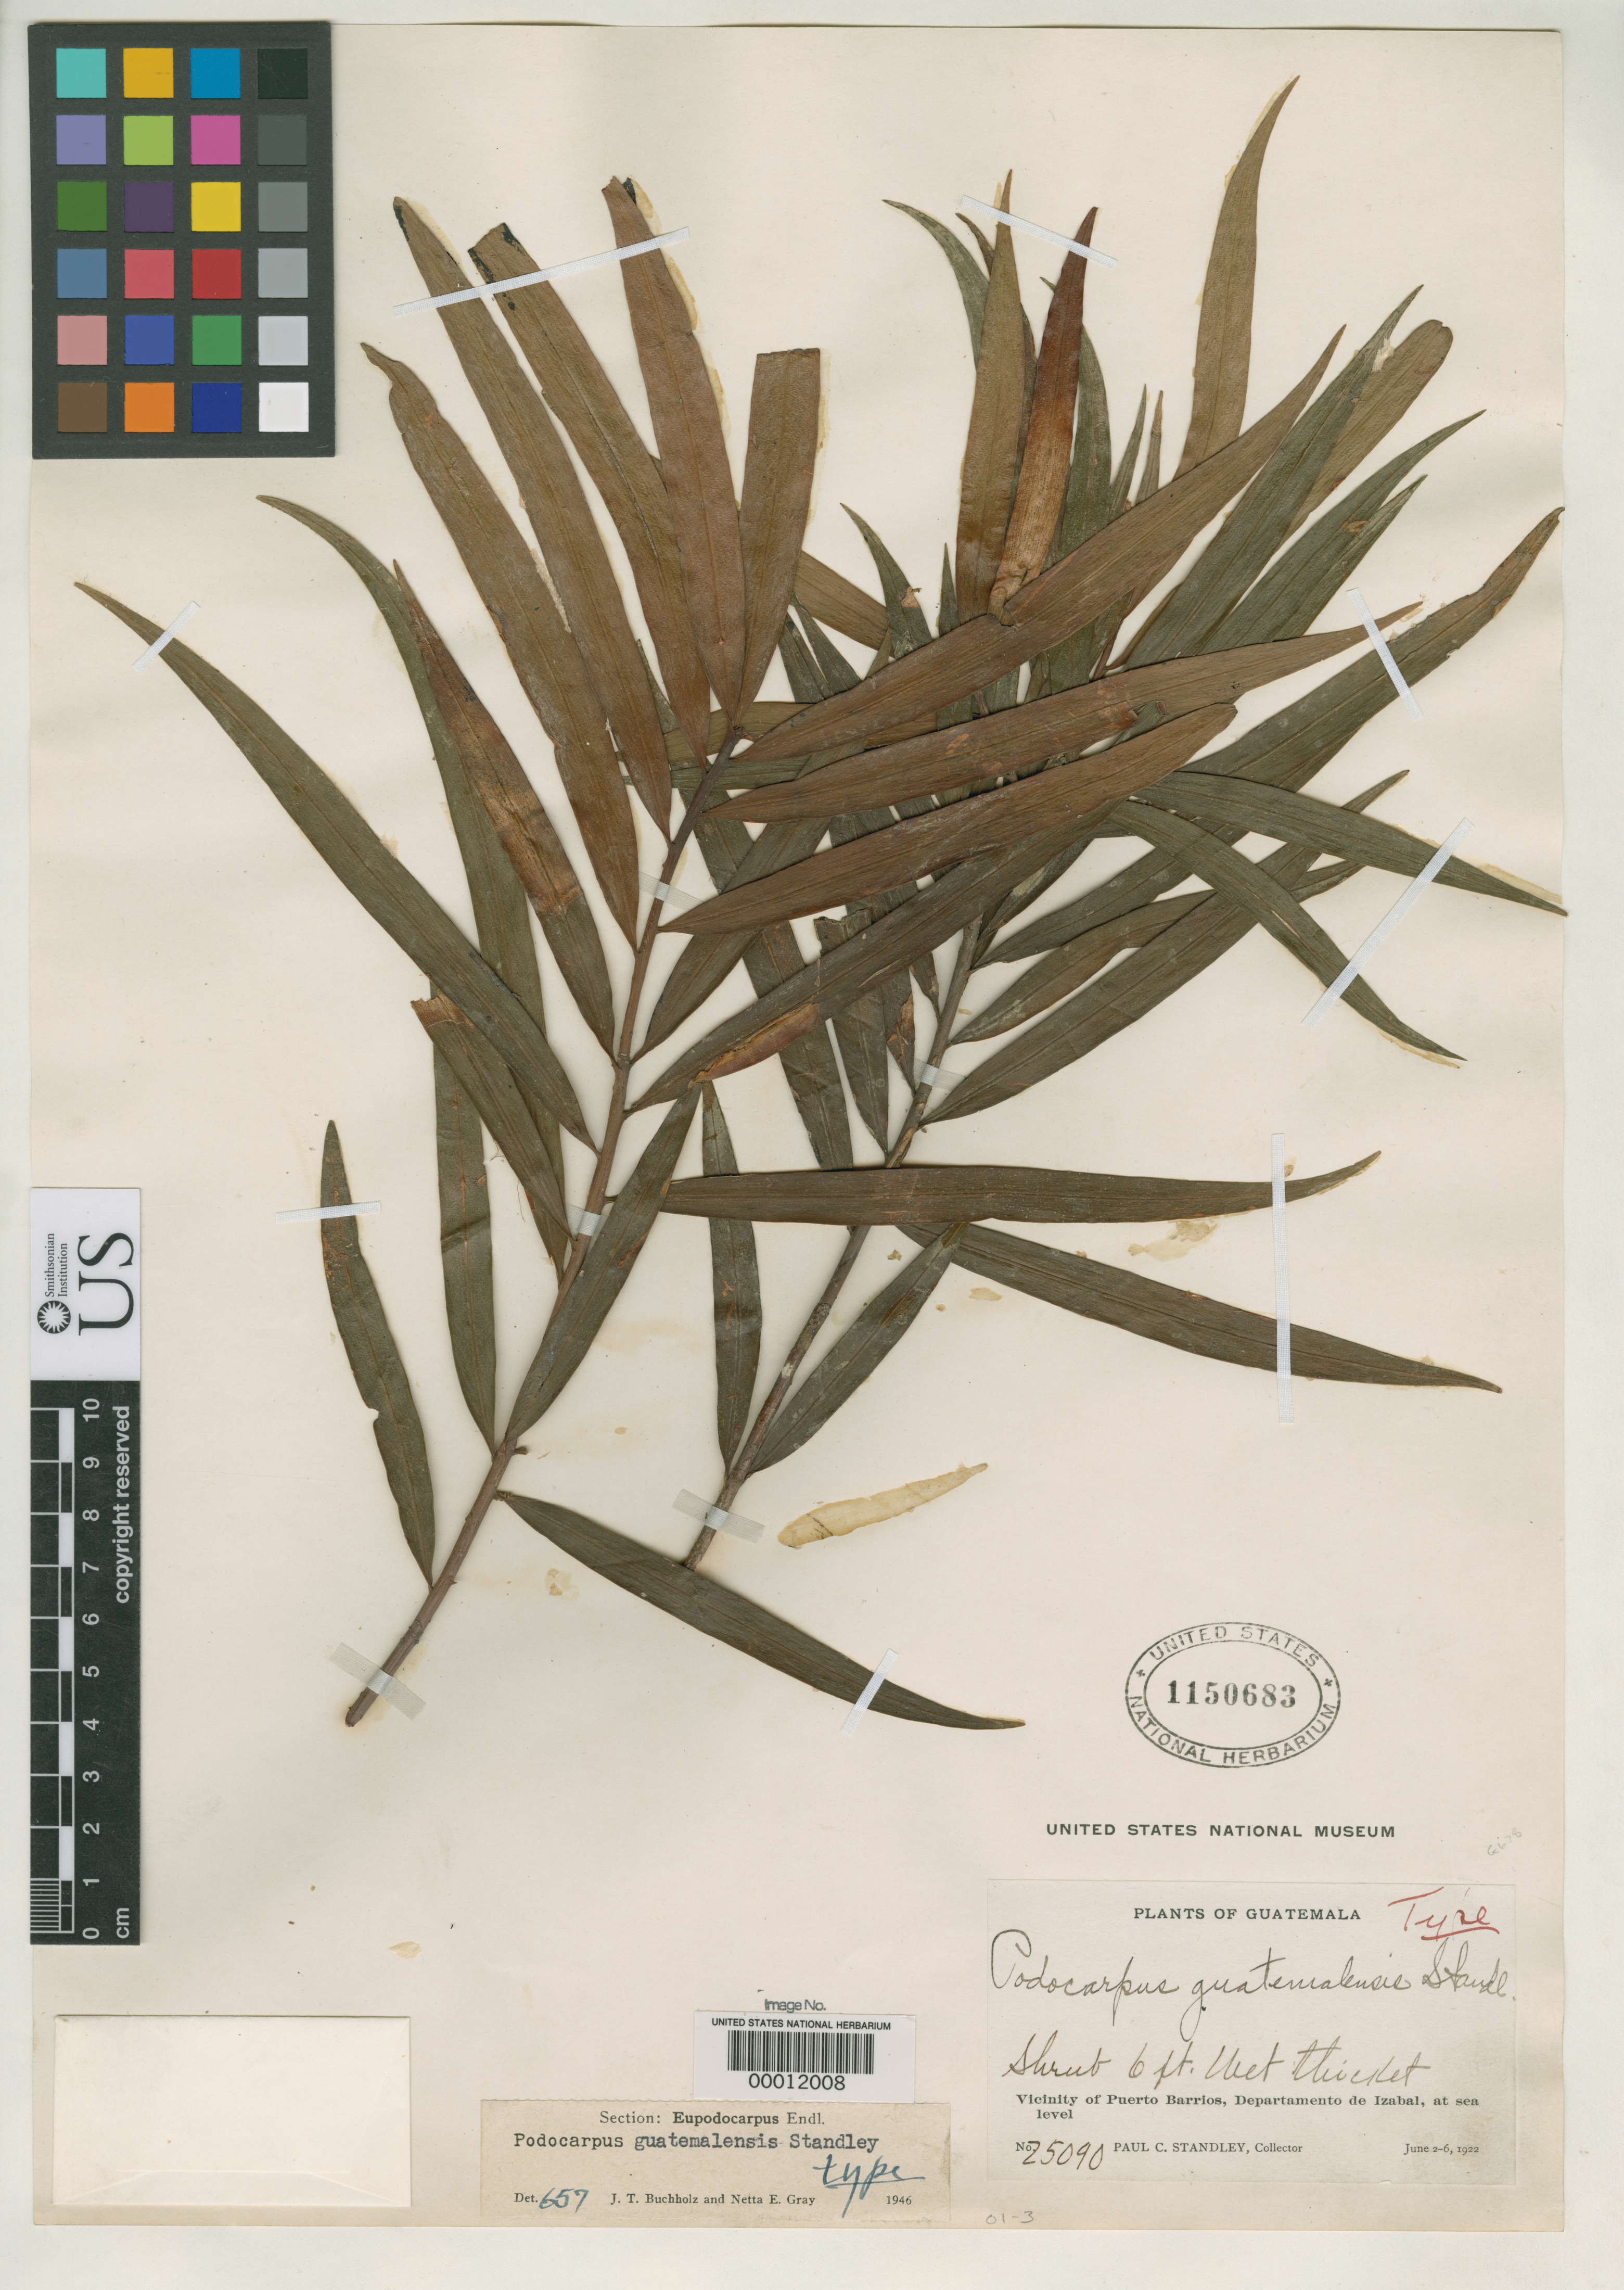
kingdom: Plantae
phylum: Tracheophyta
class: Pinopsida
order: Pinales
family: Podocarpaceae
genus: Podocarpus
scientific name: Podocarpus guatemalensis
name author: Standl.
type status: Holotype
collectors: P. C. Standley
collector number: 25090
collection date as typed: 02 Jun 1922 to 06 Jun 1922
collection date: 1922-06-02/1922-06-06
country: Guatemala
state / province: Izabal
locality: Puerto Barrios; alt. sea level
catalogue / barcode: US 1150683